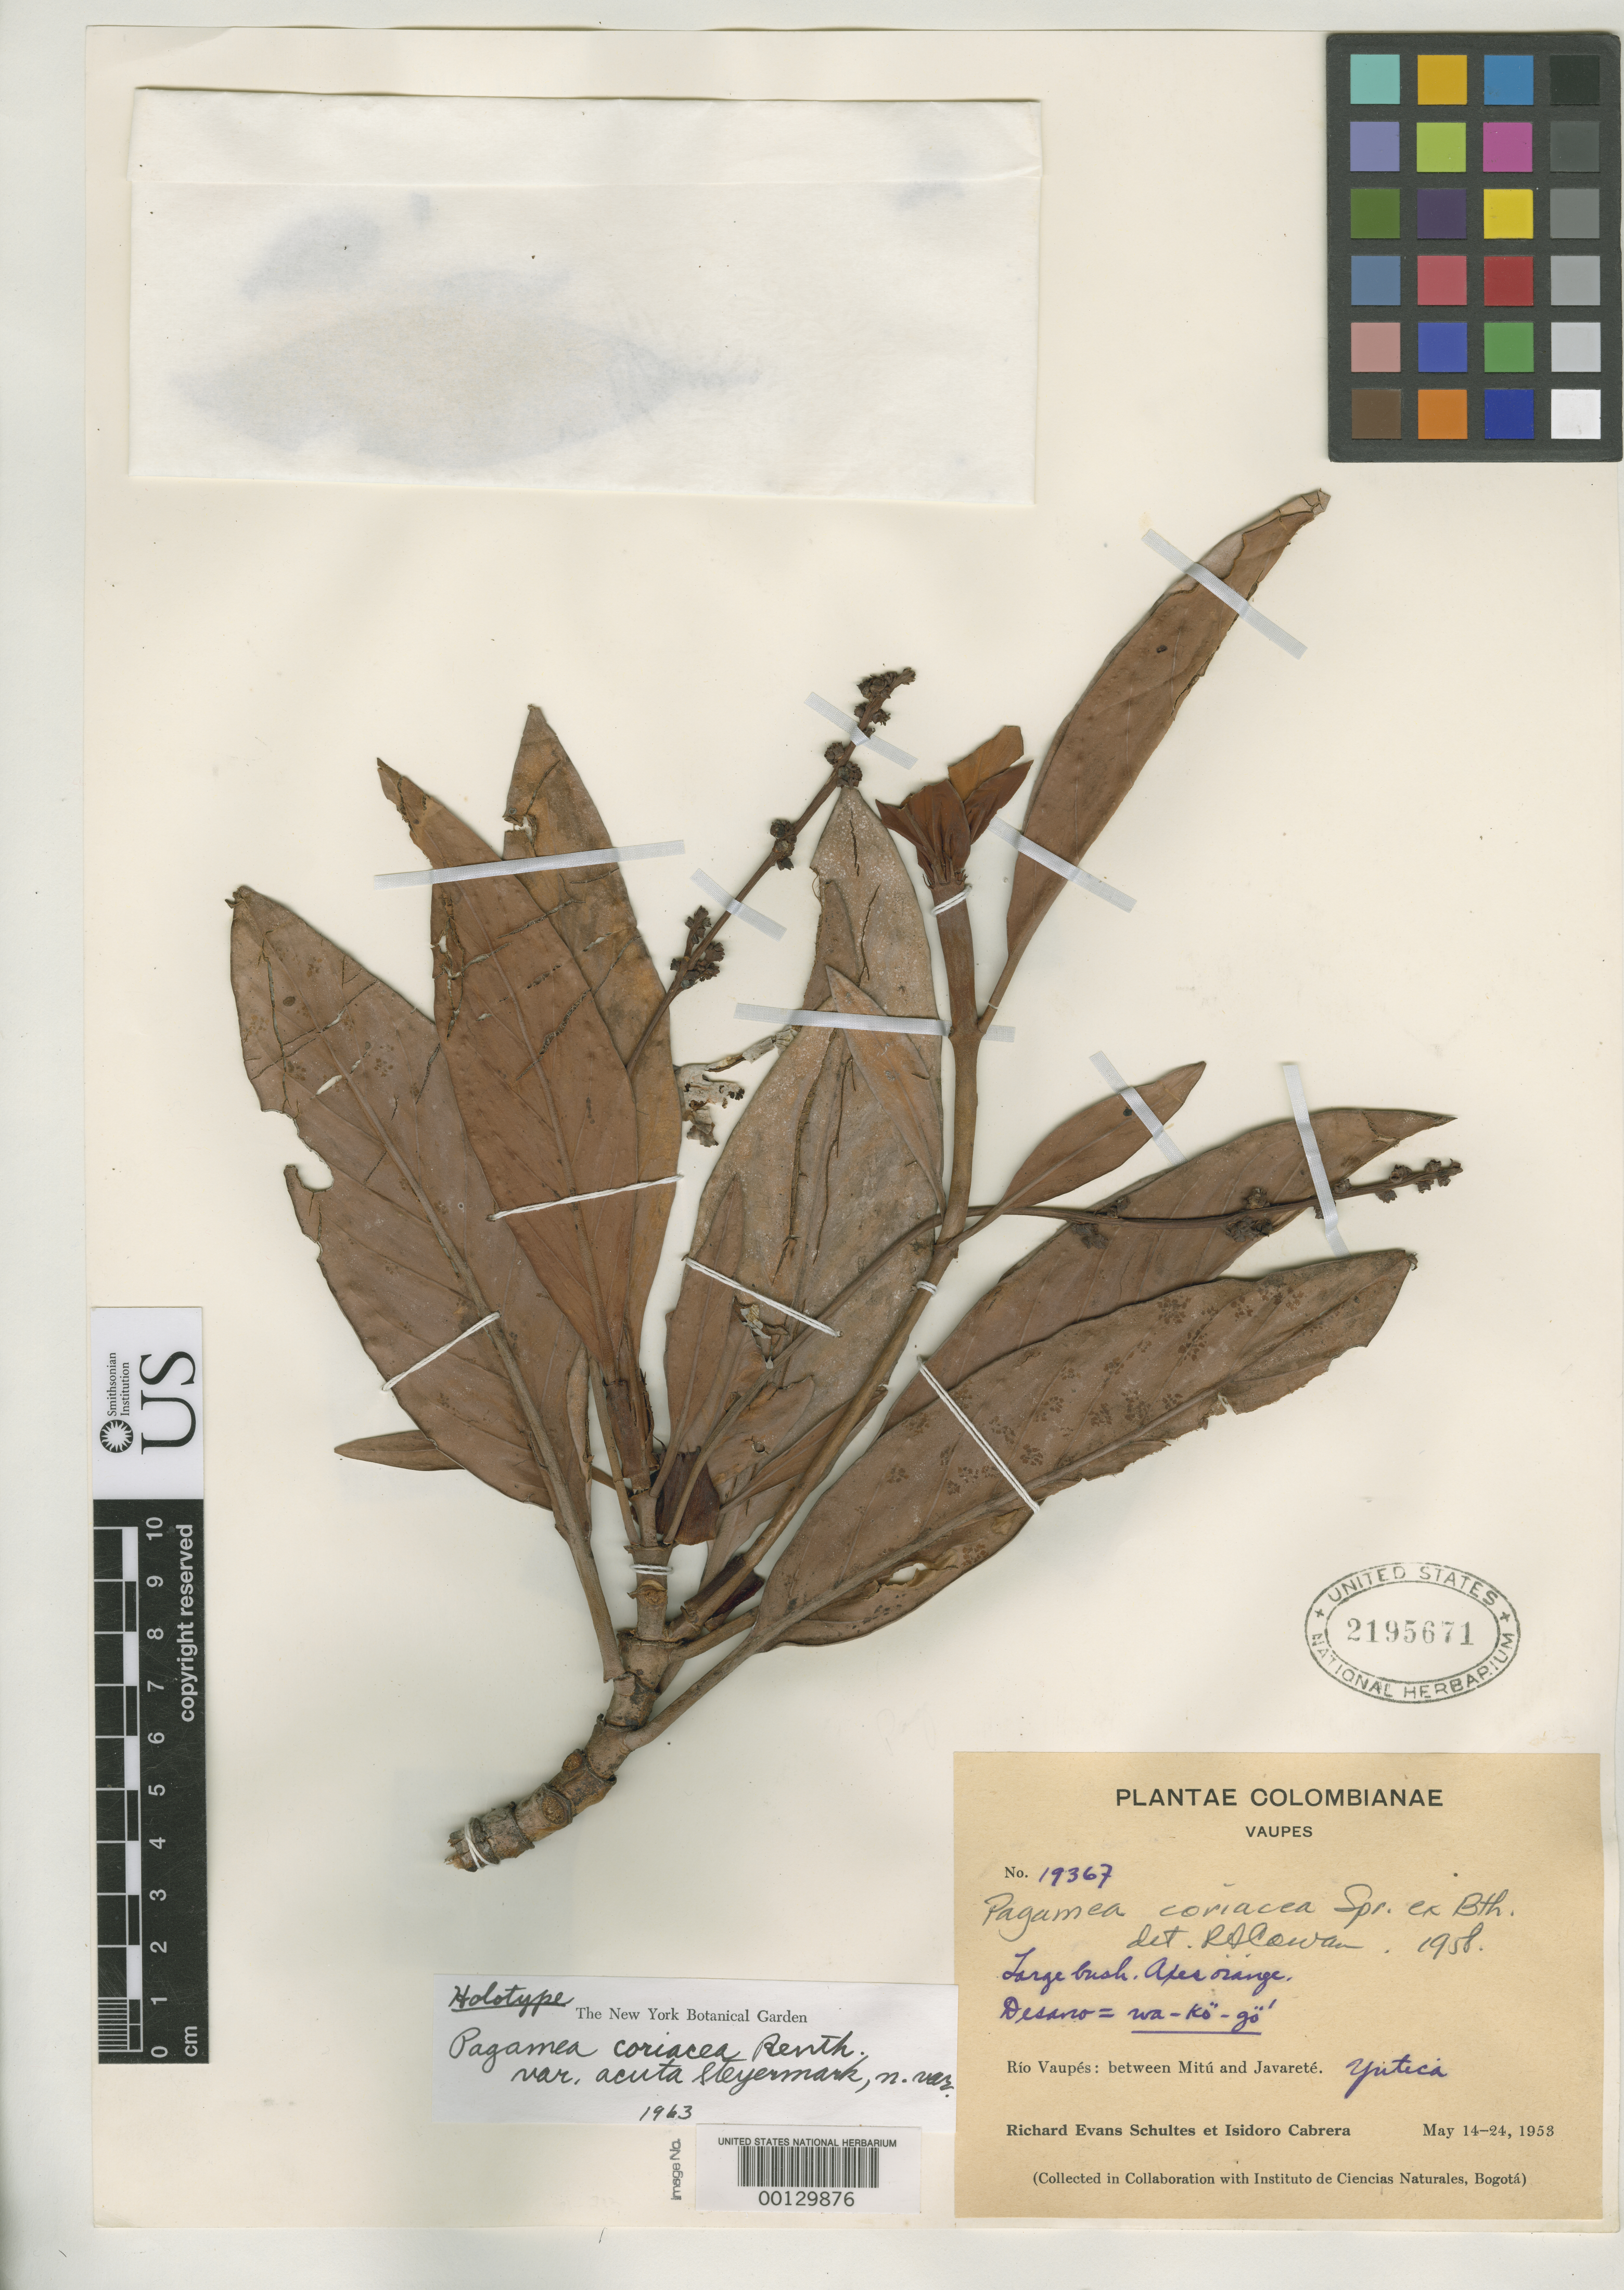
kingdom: Plantae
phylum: Tracheophyta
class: Magnoliopsida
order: Gentianales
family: Rubiaceae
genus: Pagamea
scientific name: Pagamea coriacea var. acuta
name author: Steyerm.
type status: Holotype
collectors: R. E. Schultes & I. Cabrera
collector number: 19367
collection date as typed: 14 May 1953 to 24 May 1953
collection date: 1953-05-14/1953-05-24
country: Colombia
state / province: Vaupés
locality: Rio Vaupes.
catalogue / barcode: US 2195671